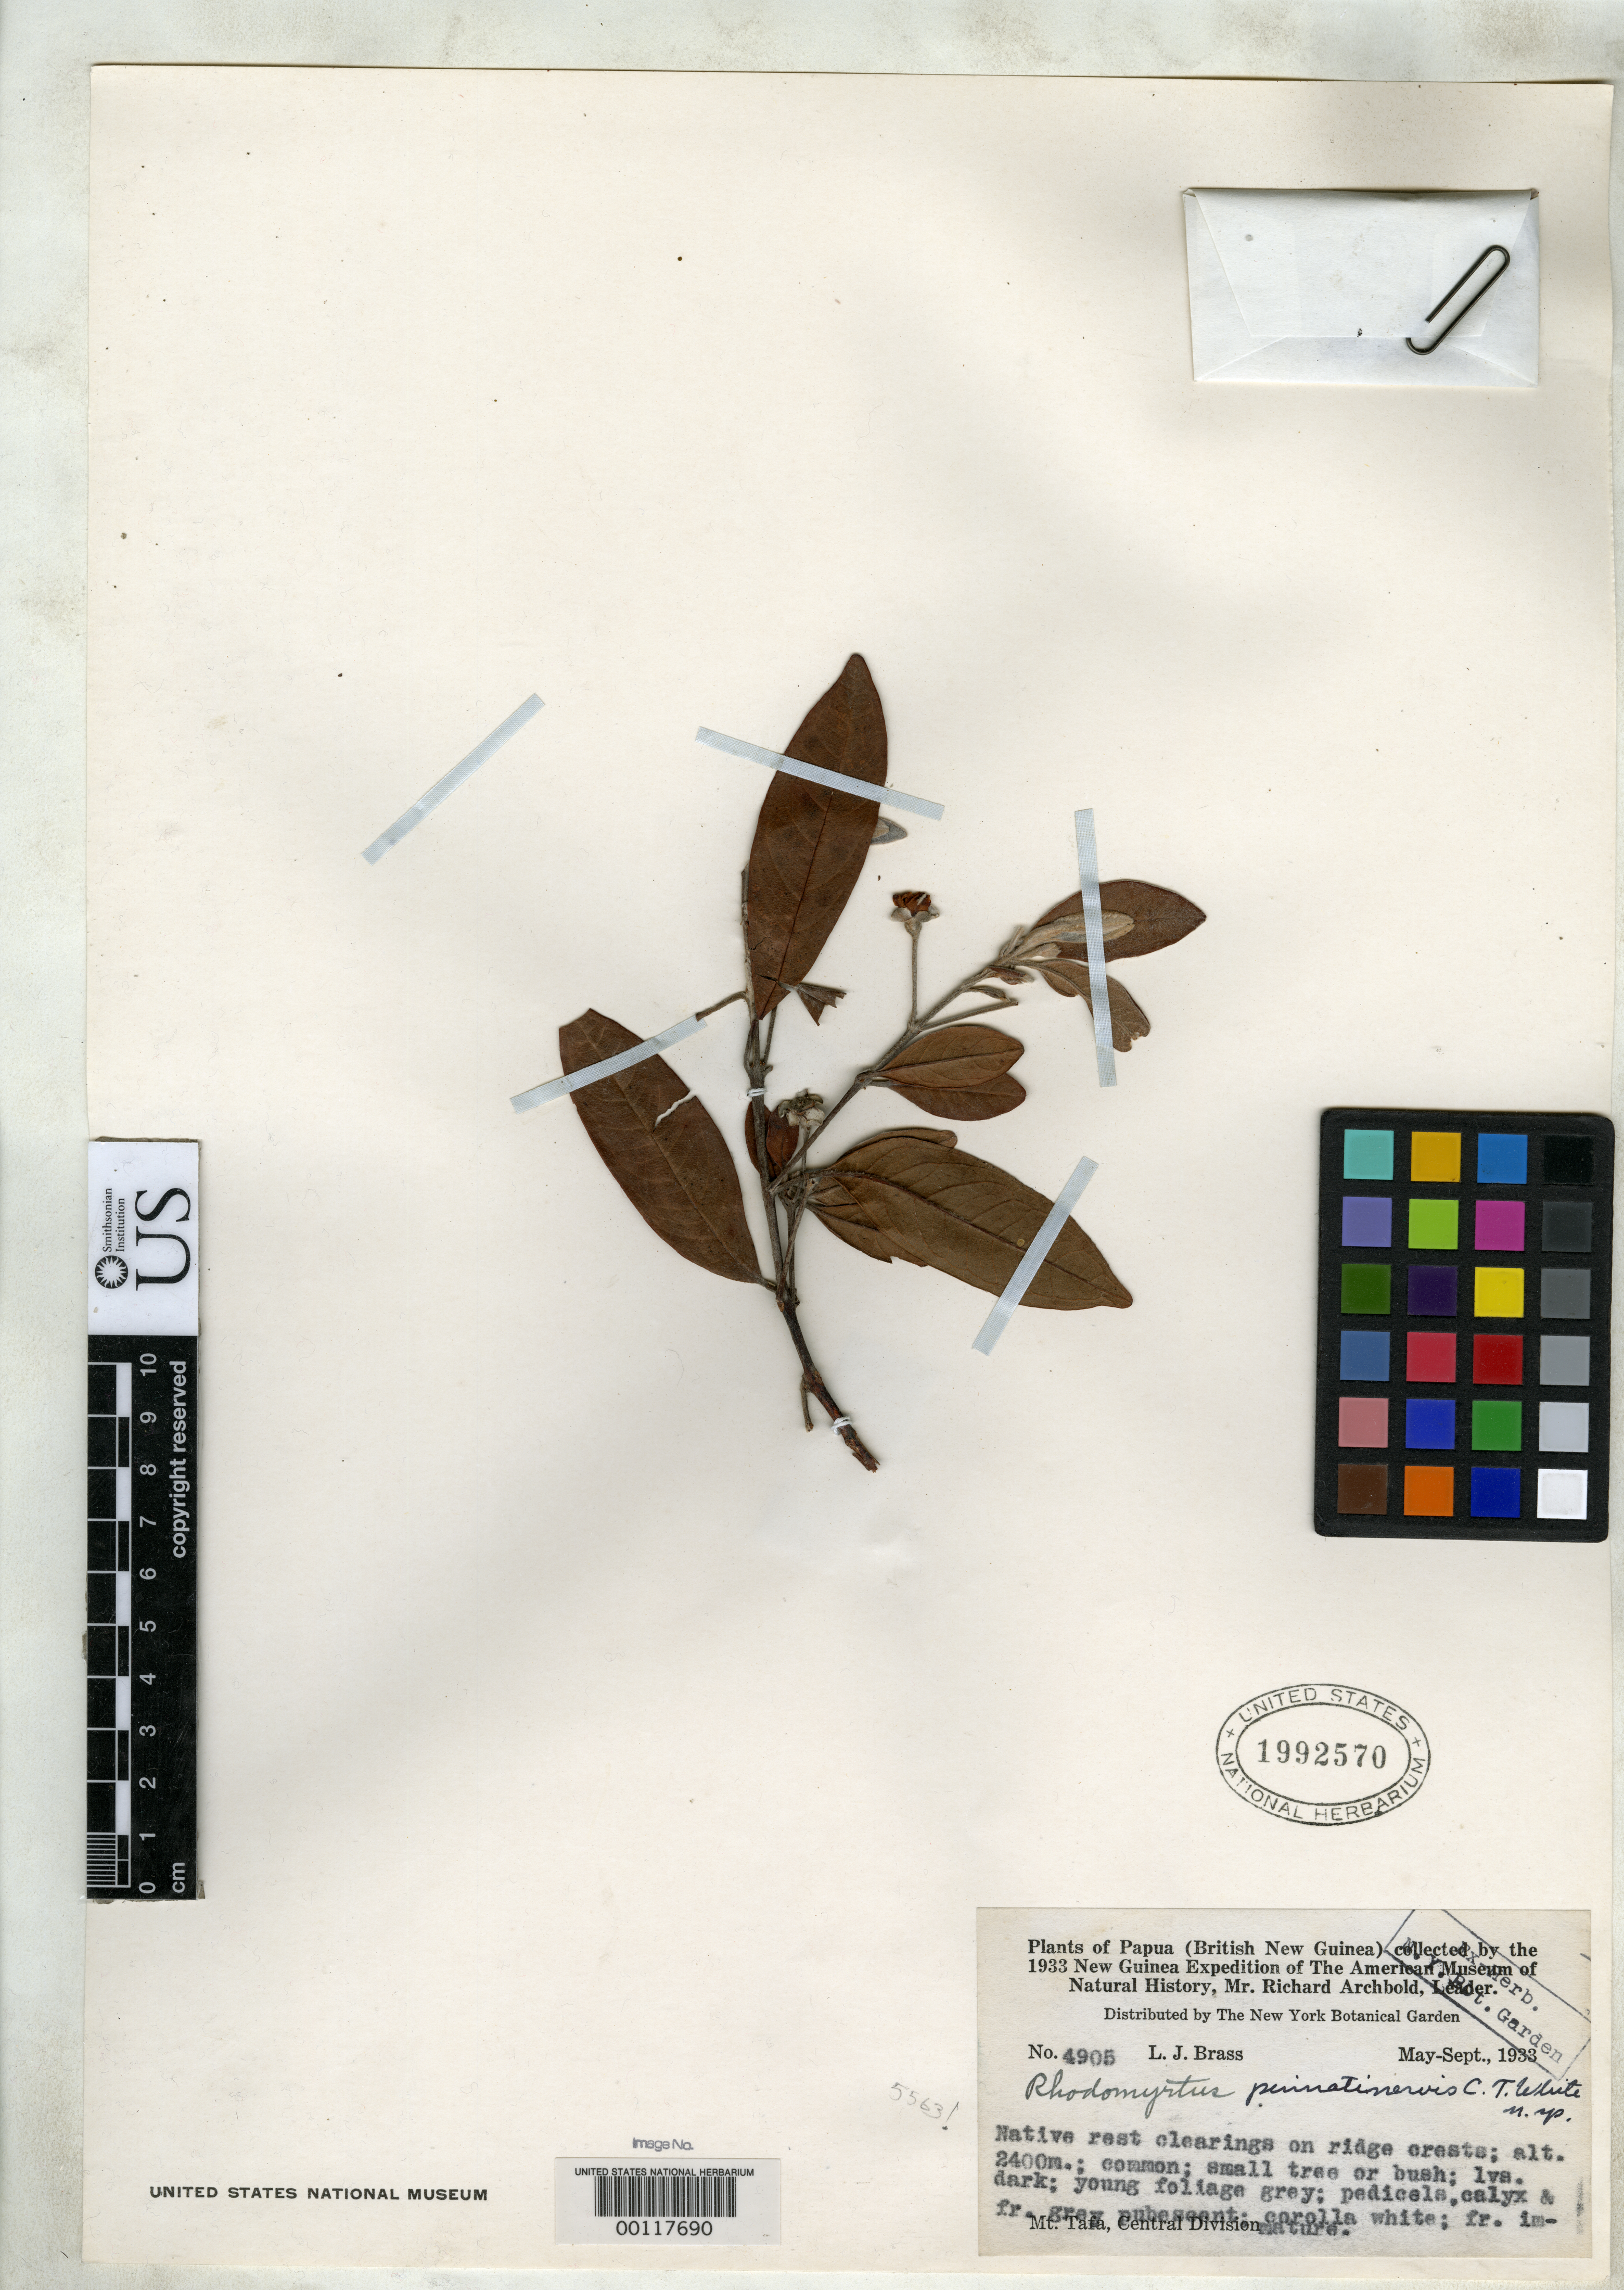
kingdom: Plantae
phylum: Tracheophyta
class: Magnoliopsida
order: Myrtales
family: Myrtaceae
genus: Rhodomyrtus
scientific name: Rhodomyrtus pinnatinervis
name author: C.T. White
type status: Isotype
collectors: L. J. Brass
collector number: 4905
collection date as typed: May 1933 to -- Sep 1933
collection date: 1933-05/1933-09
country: Papua New Guinea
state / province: Central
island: New Guinea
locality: Mt. Tafa.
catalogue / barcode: US 1992570